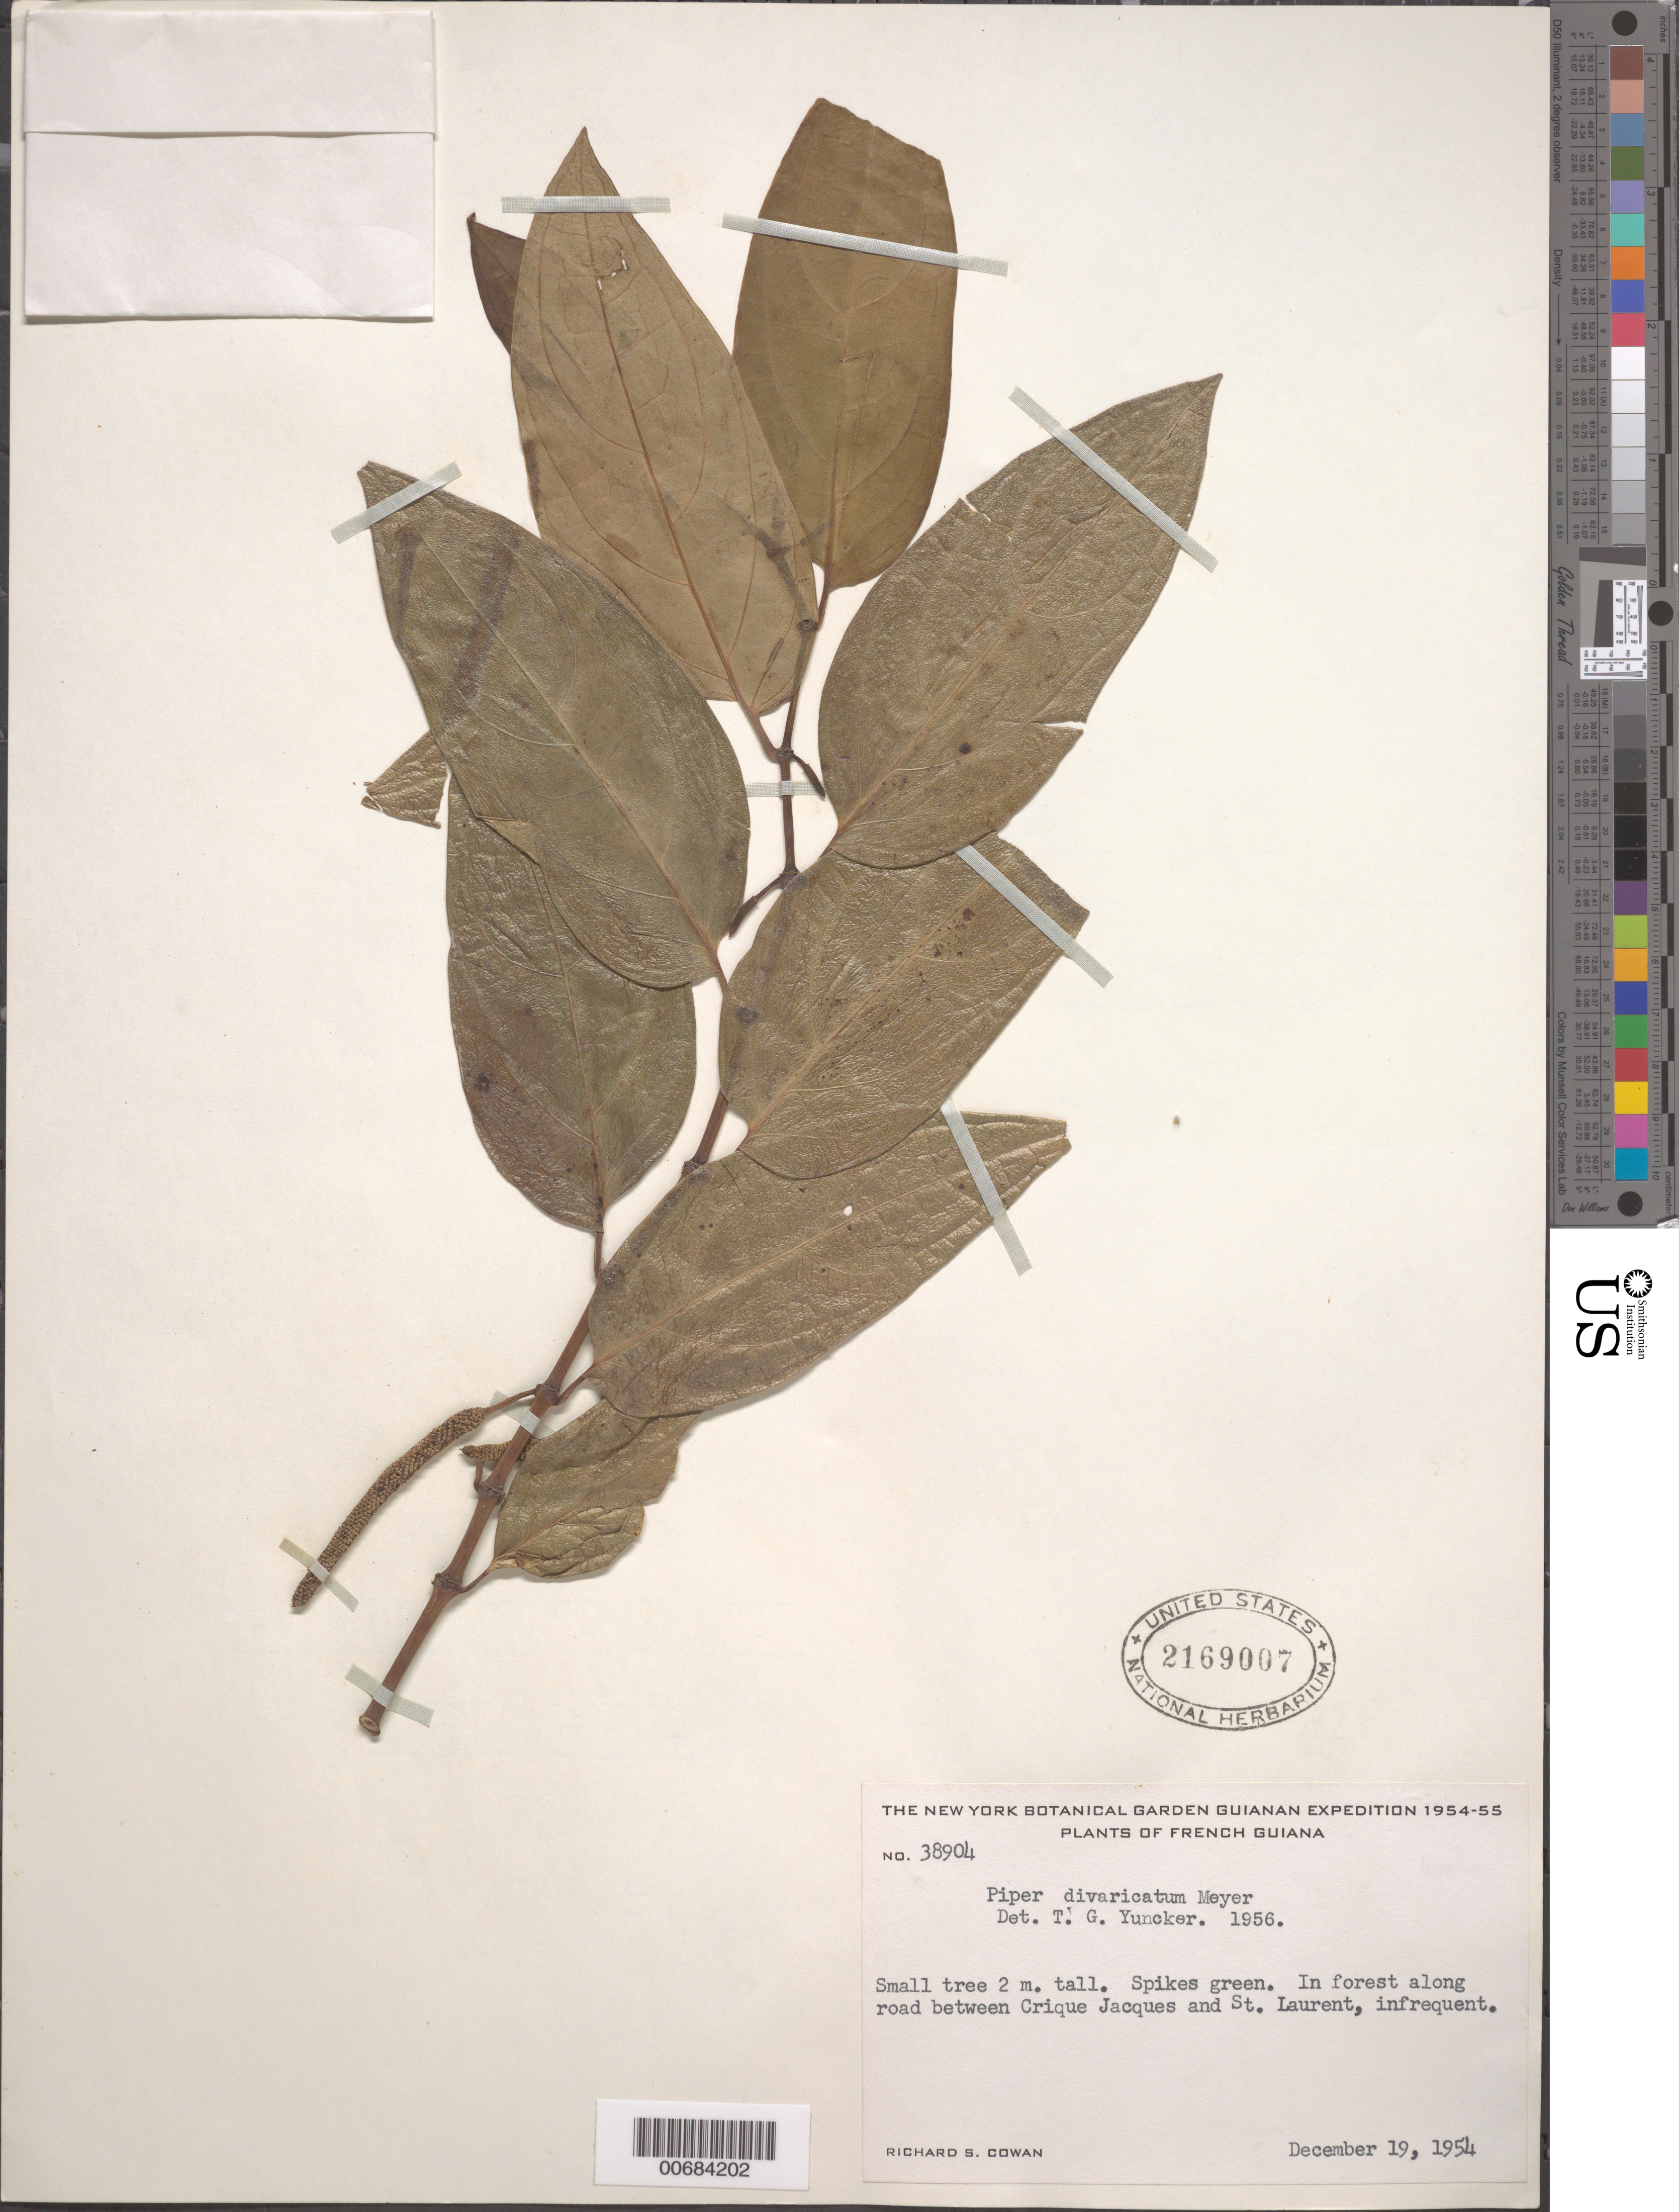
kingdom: Plantae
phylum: Tracheophyta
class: Magnoliopsida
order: Piperales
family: Piperaceae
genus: Piper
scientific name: Piper divaricatum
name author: G. Mey.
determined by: Yuncker, T. G.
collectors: R. S. Cowan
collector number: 38904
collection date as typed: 19-Dec-54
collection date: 1954-12-19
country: French Guiana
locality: St. Laurent, road between Crique Jacques and St. Laurent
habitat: Forest along road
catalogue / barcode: US 2169007